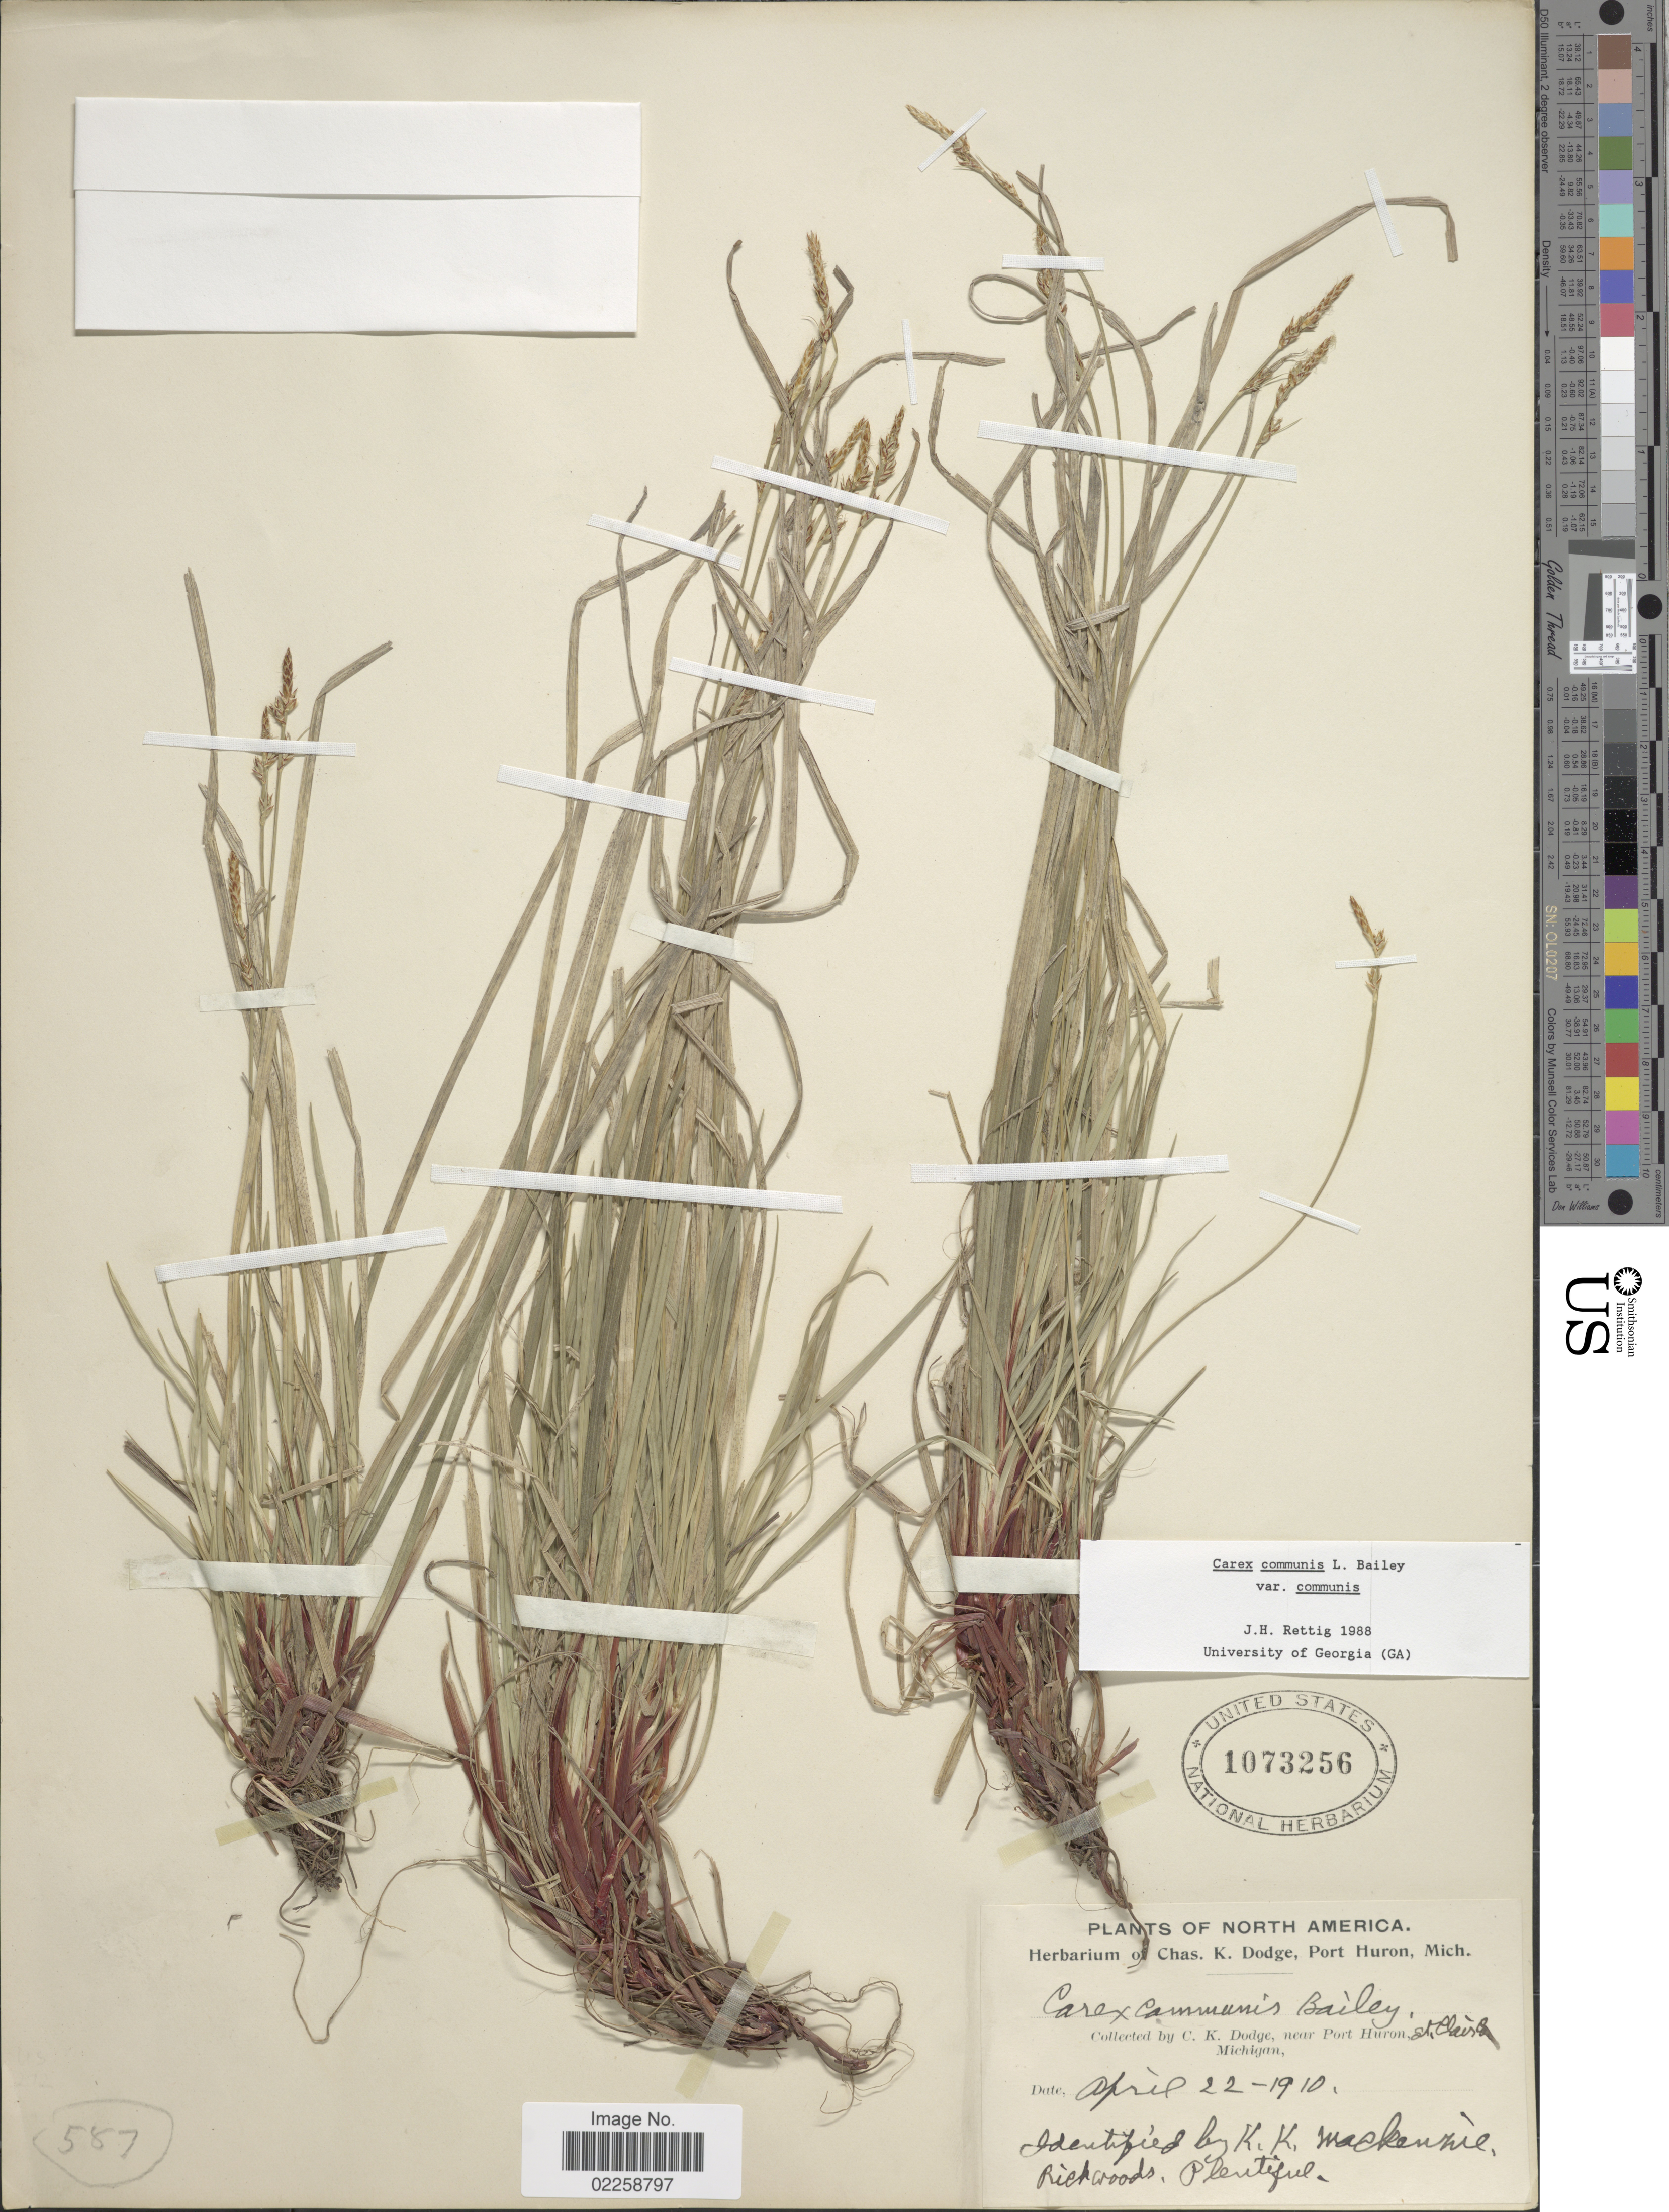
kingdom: Plantae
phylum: Tracheophyta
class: Liliopsida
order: Poales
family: Cyperaceae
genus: Carex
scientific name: Carex communis var. communis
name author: L.H. Bailey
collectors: C. Dodge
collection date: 1910-04-22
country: United States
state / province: Michigan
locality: Near Port Huron, St. Clair Co., Michigan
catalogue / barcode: US 1073256